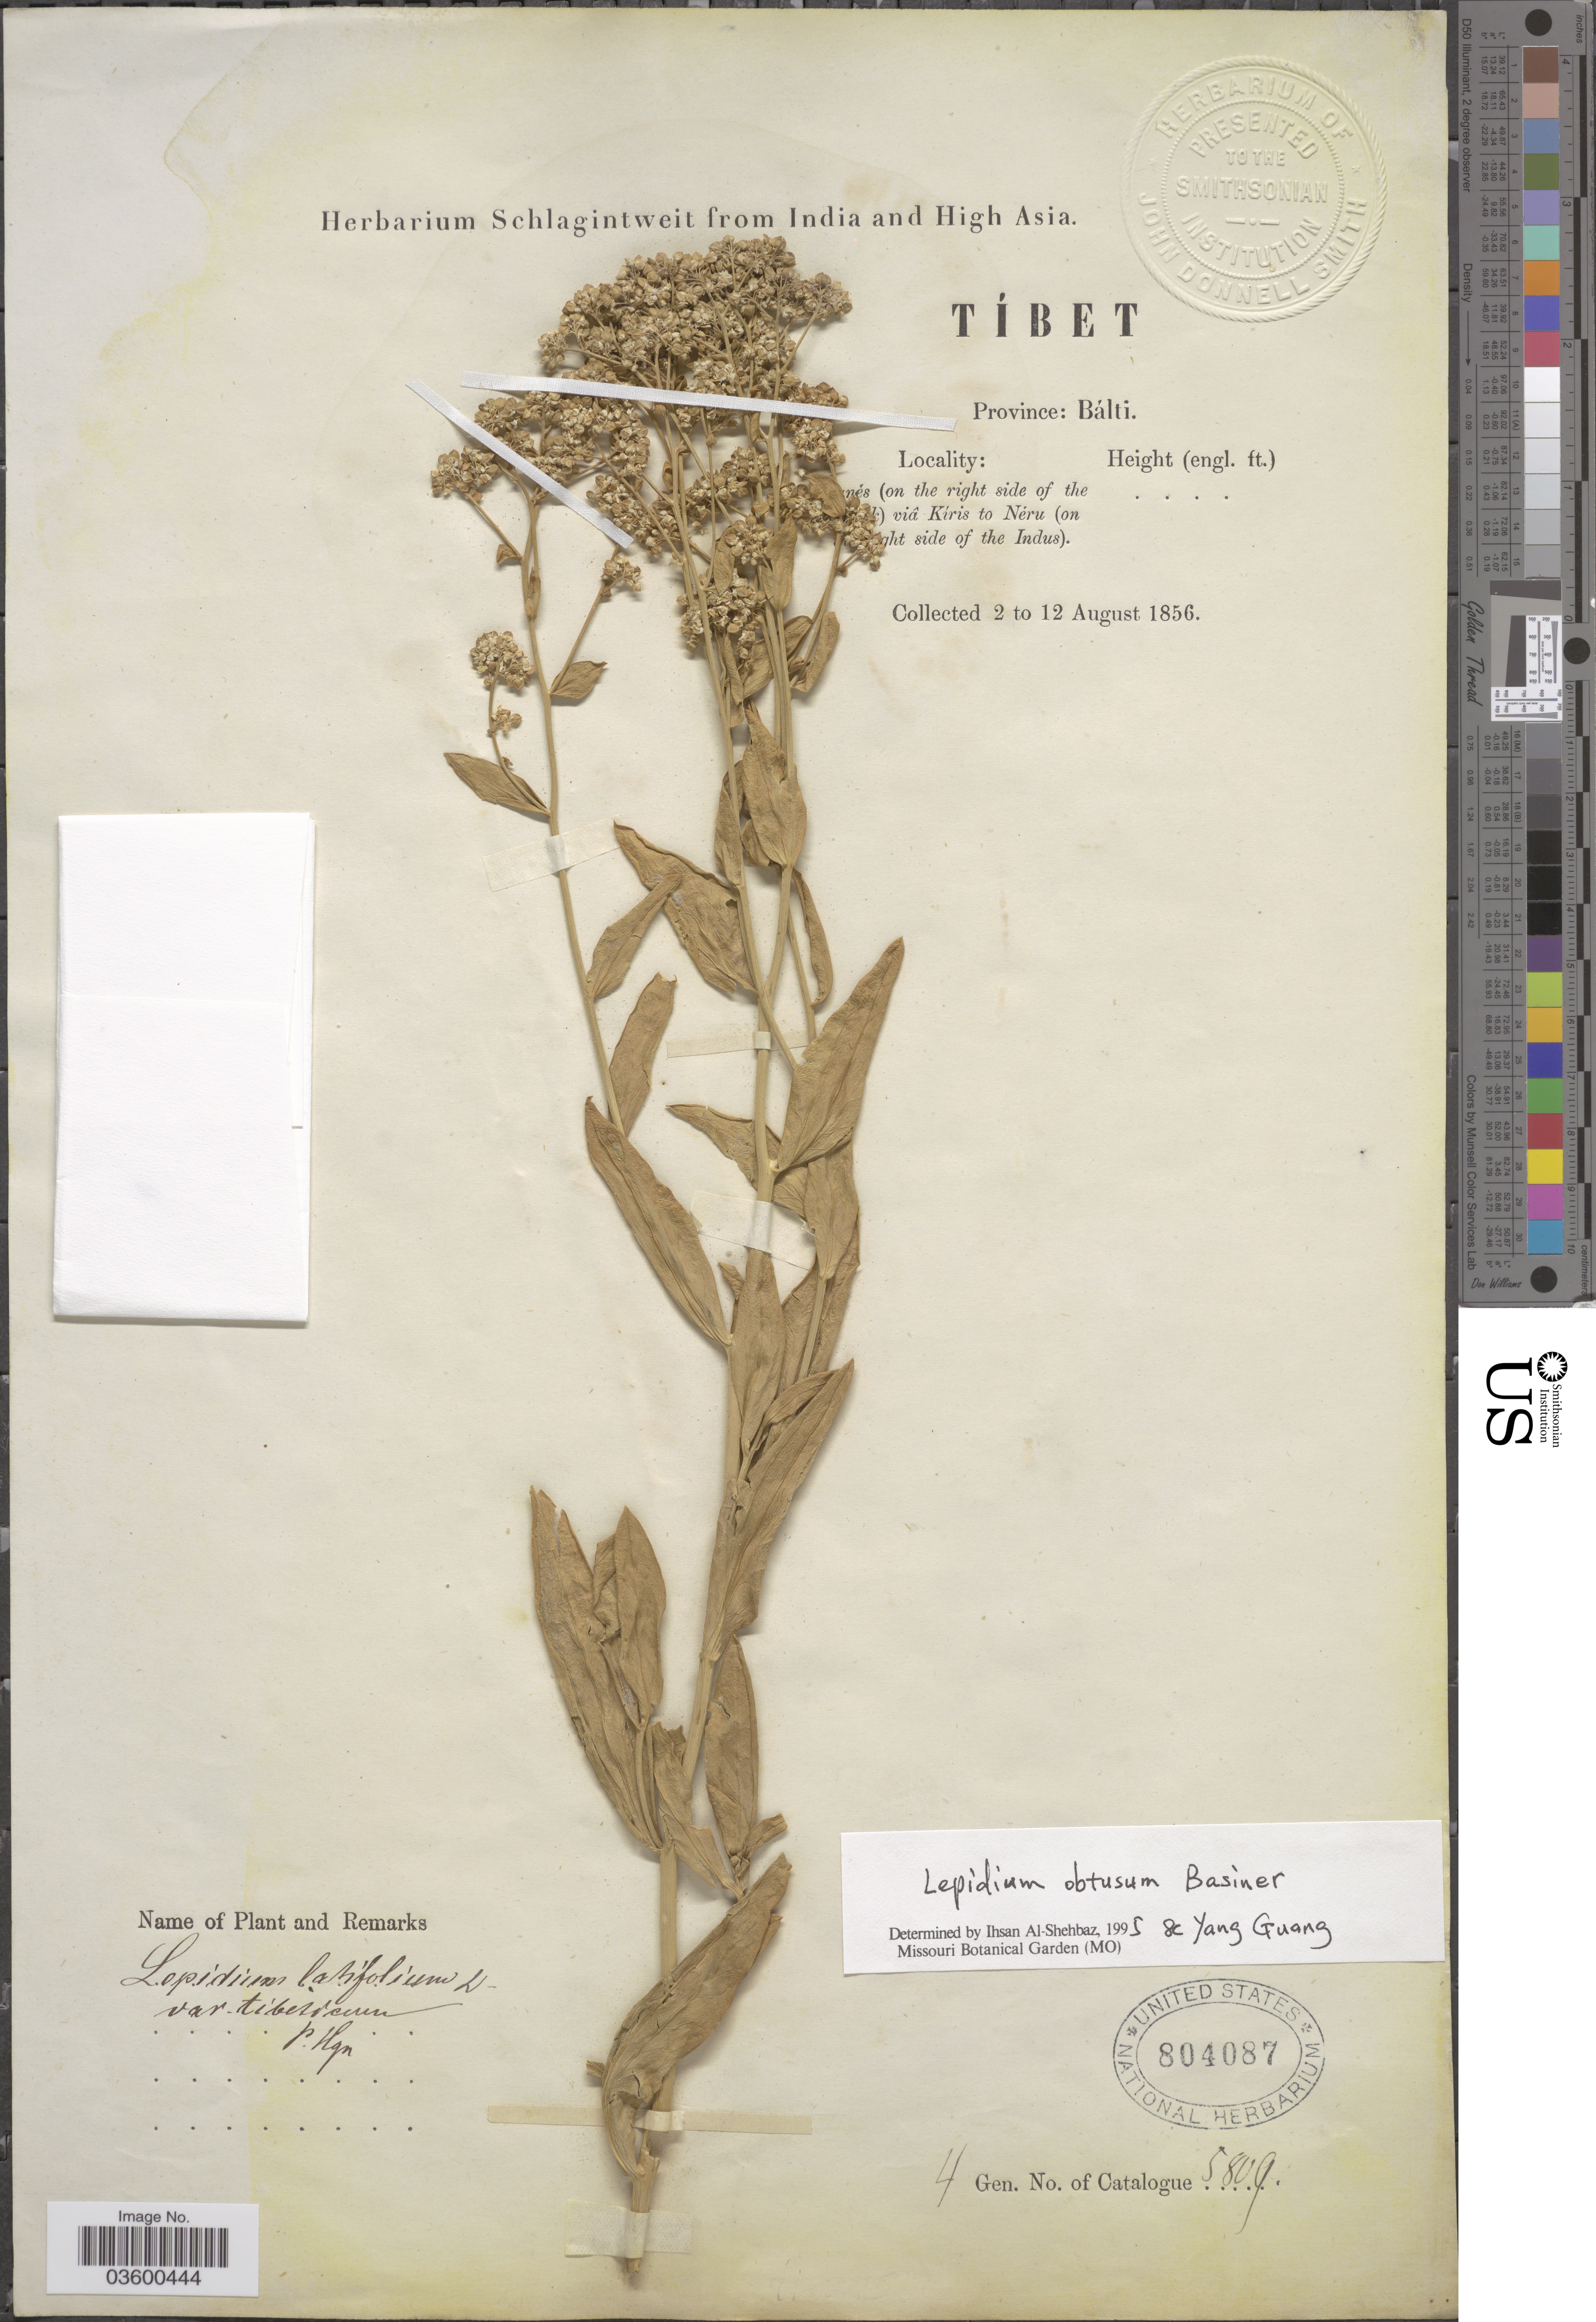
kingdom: Plantae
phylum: Tracheophyta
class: Magnoliopsida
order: Brassicales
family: Brassicaceae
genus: Lepidium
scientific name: Lepidium obtusum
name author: Basiner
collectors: ex herb. Schlagintweit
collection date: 1856-08-02/1856-08-12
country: China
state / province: Xizang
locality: Tíbet. Province: Bálti. [illegible text]nés (on the right side of the [illegible text]k) viâ Kíris to Néru (on [illegible text]ght side of the Indus).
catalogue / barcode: US 804087